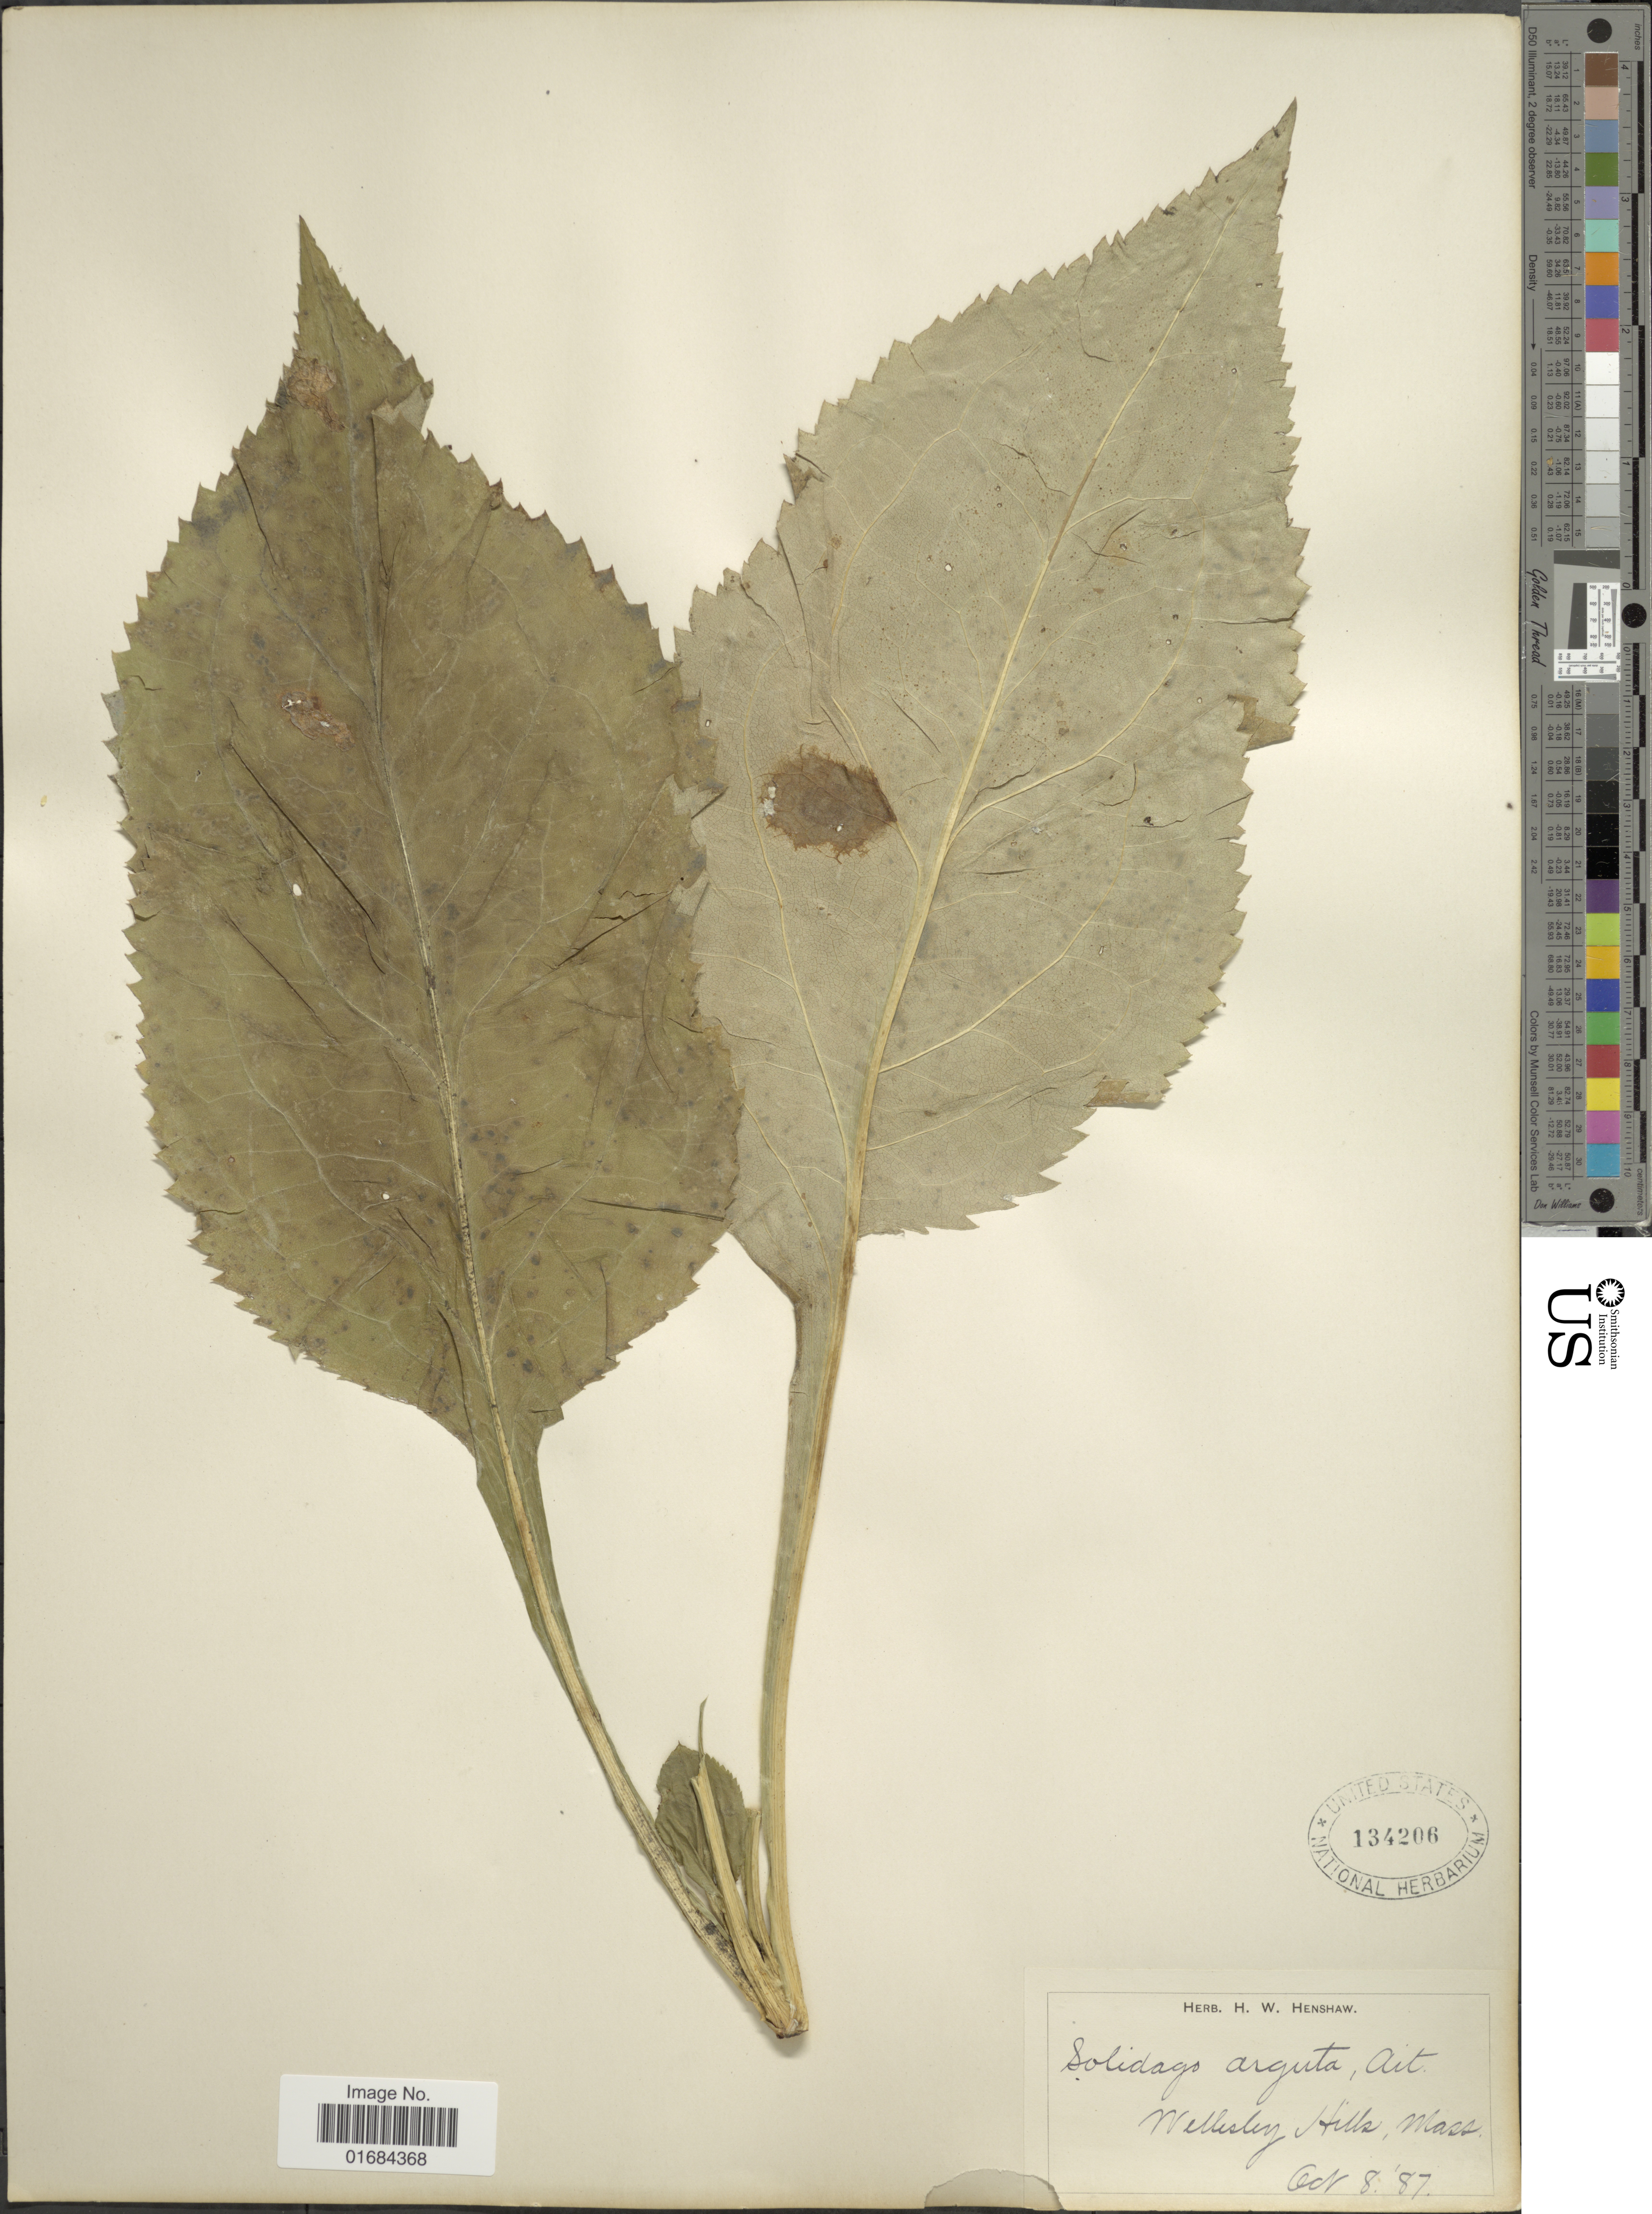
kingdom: Plantae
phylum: Tracheophyta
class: Magnoliopsida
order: Asterales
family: Asteraceae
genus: Solidago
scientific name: Solidago arguta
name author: Aiton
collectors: ex herb. H. W. Henshaw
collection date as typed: Transcribed d/m/y: 8/10/87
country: United States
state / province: Massachusetts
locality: Wellesley Hills, Mass.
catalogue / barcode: US 134206